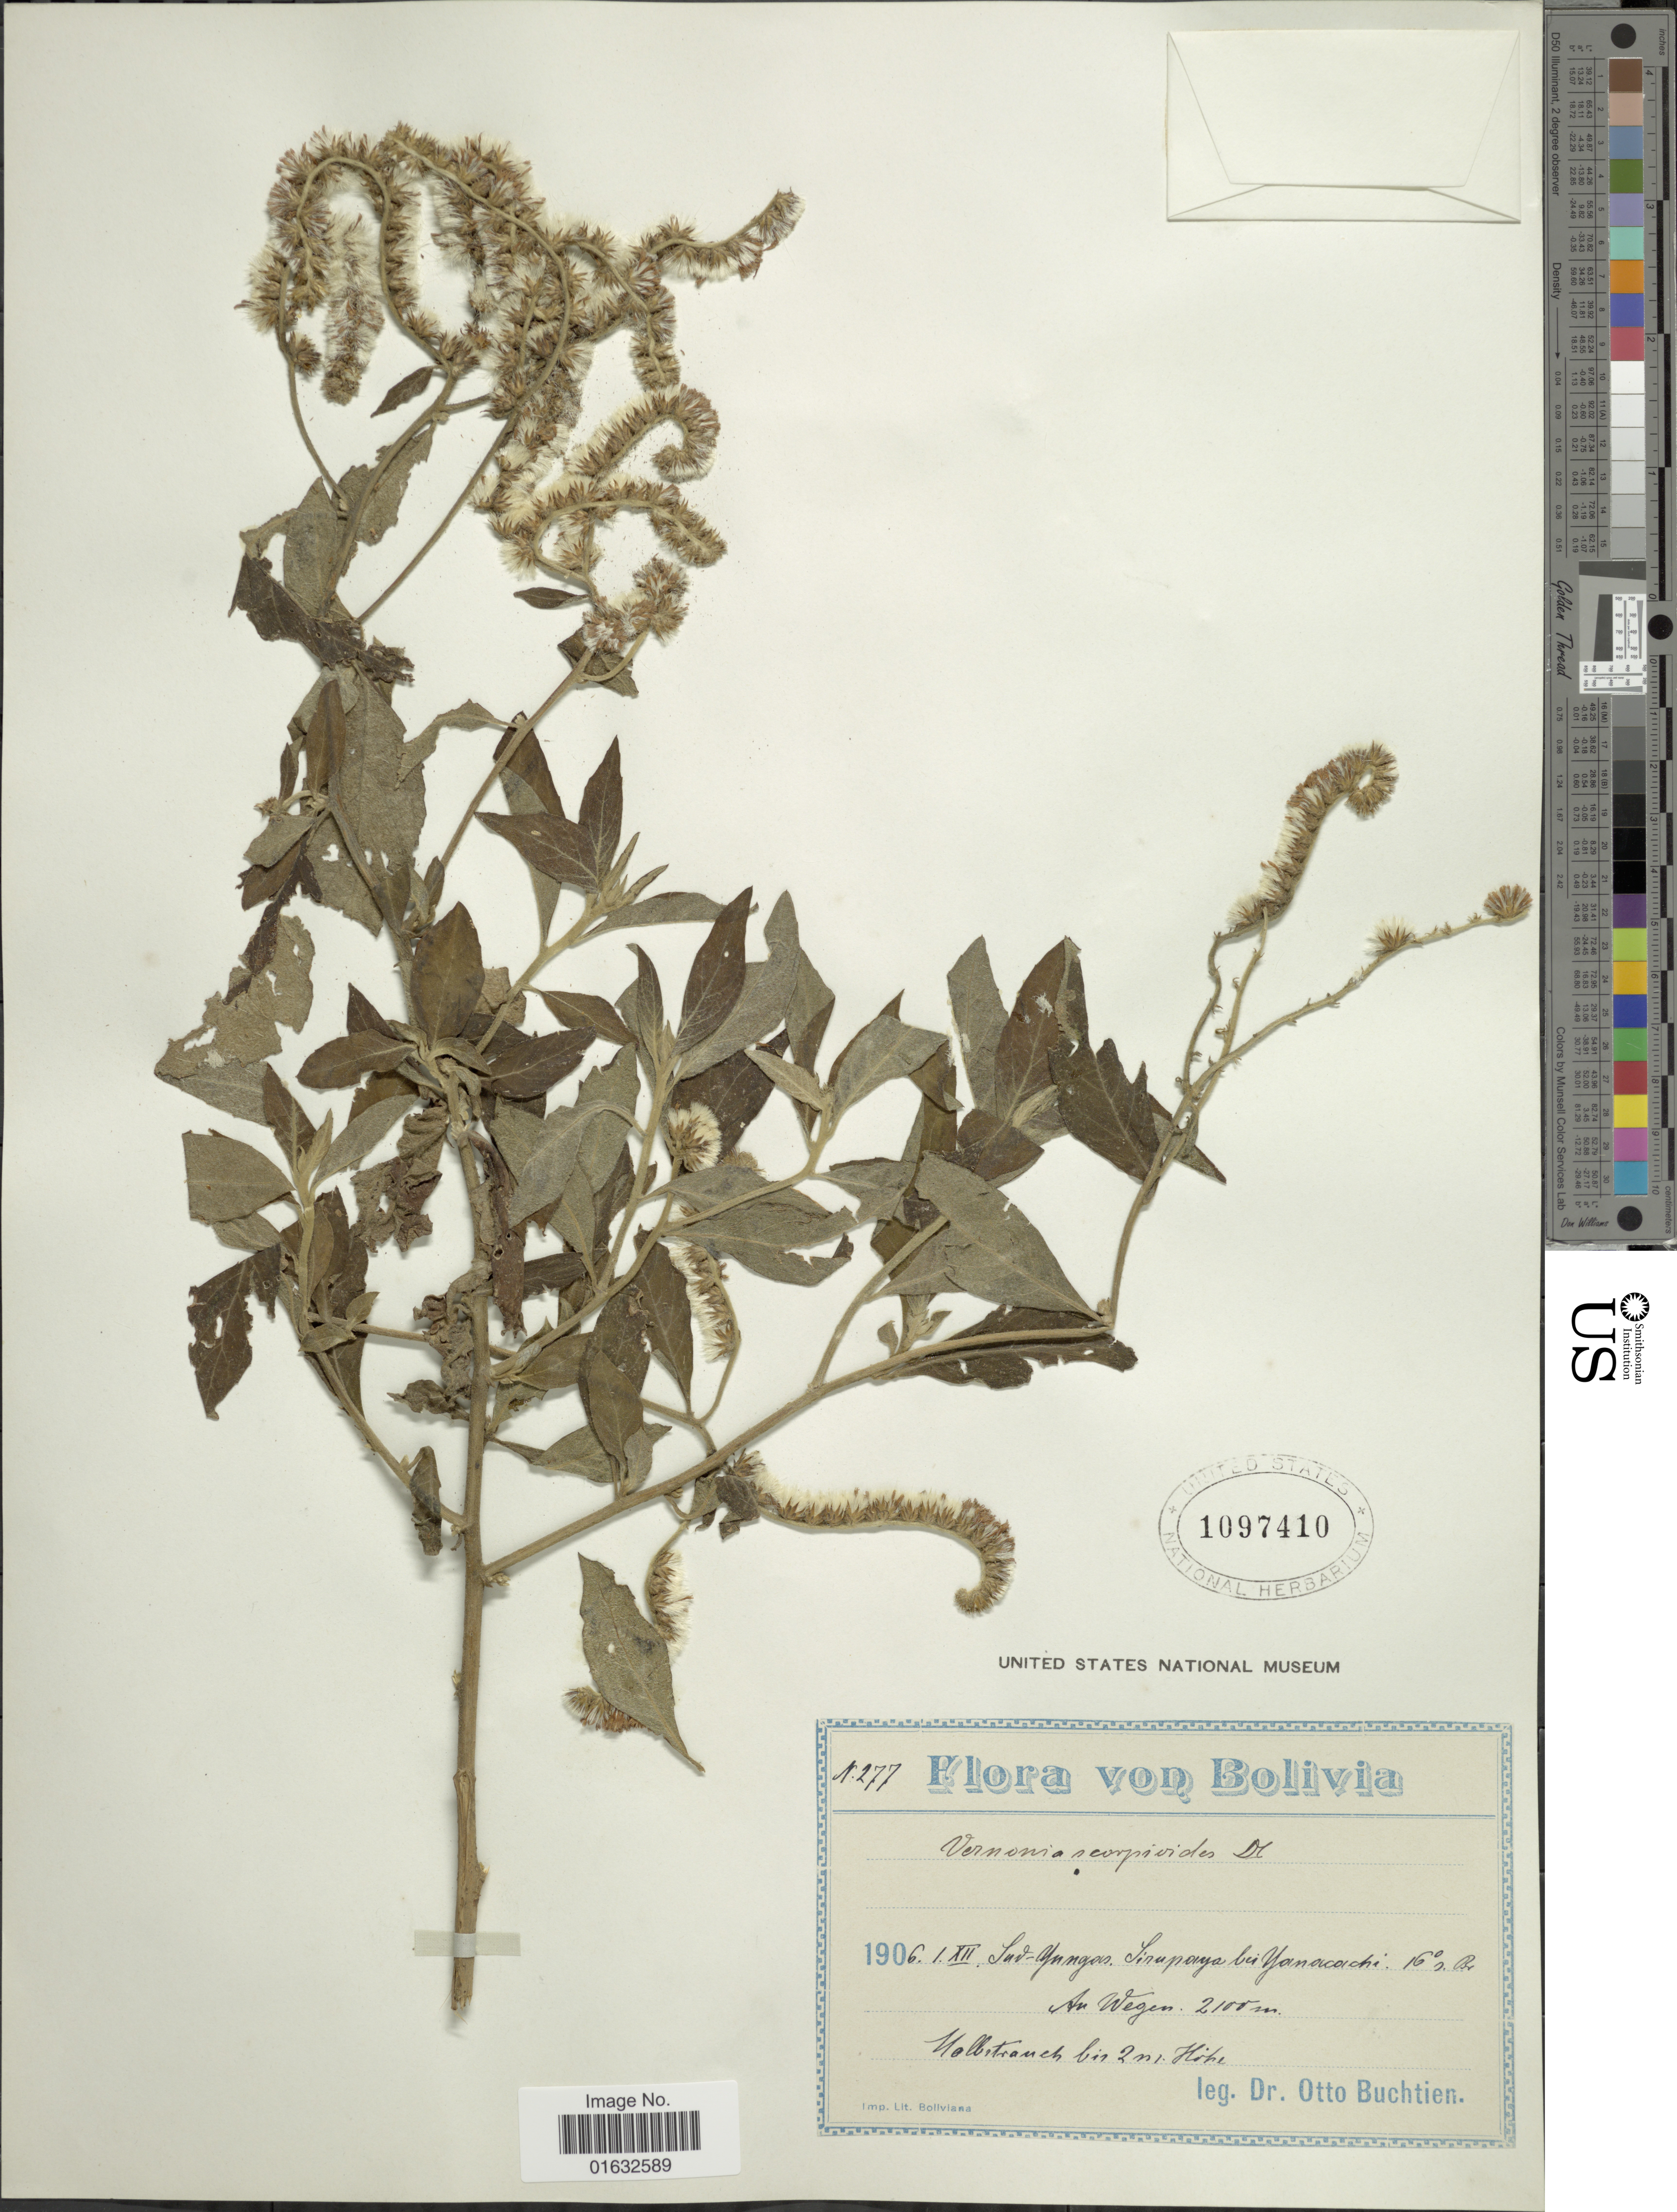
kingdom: Plantae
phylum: Tracheophyta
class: Magnoliopsida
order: Asterales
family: Asteraceae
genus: Cyrtocymura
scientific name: Cyrtocymura scorpioides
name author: (Lam.) H. Rob.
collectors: O. Buchtien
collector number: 277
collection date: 1906-12-01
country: Bolivia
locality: Sud-Yungas. Sirupaya bei Yanancachi. 16° s. Br., An Wegen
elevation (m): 2100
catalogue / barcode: US 1097410